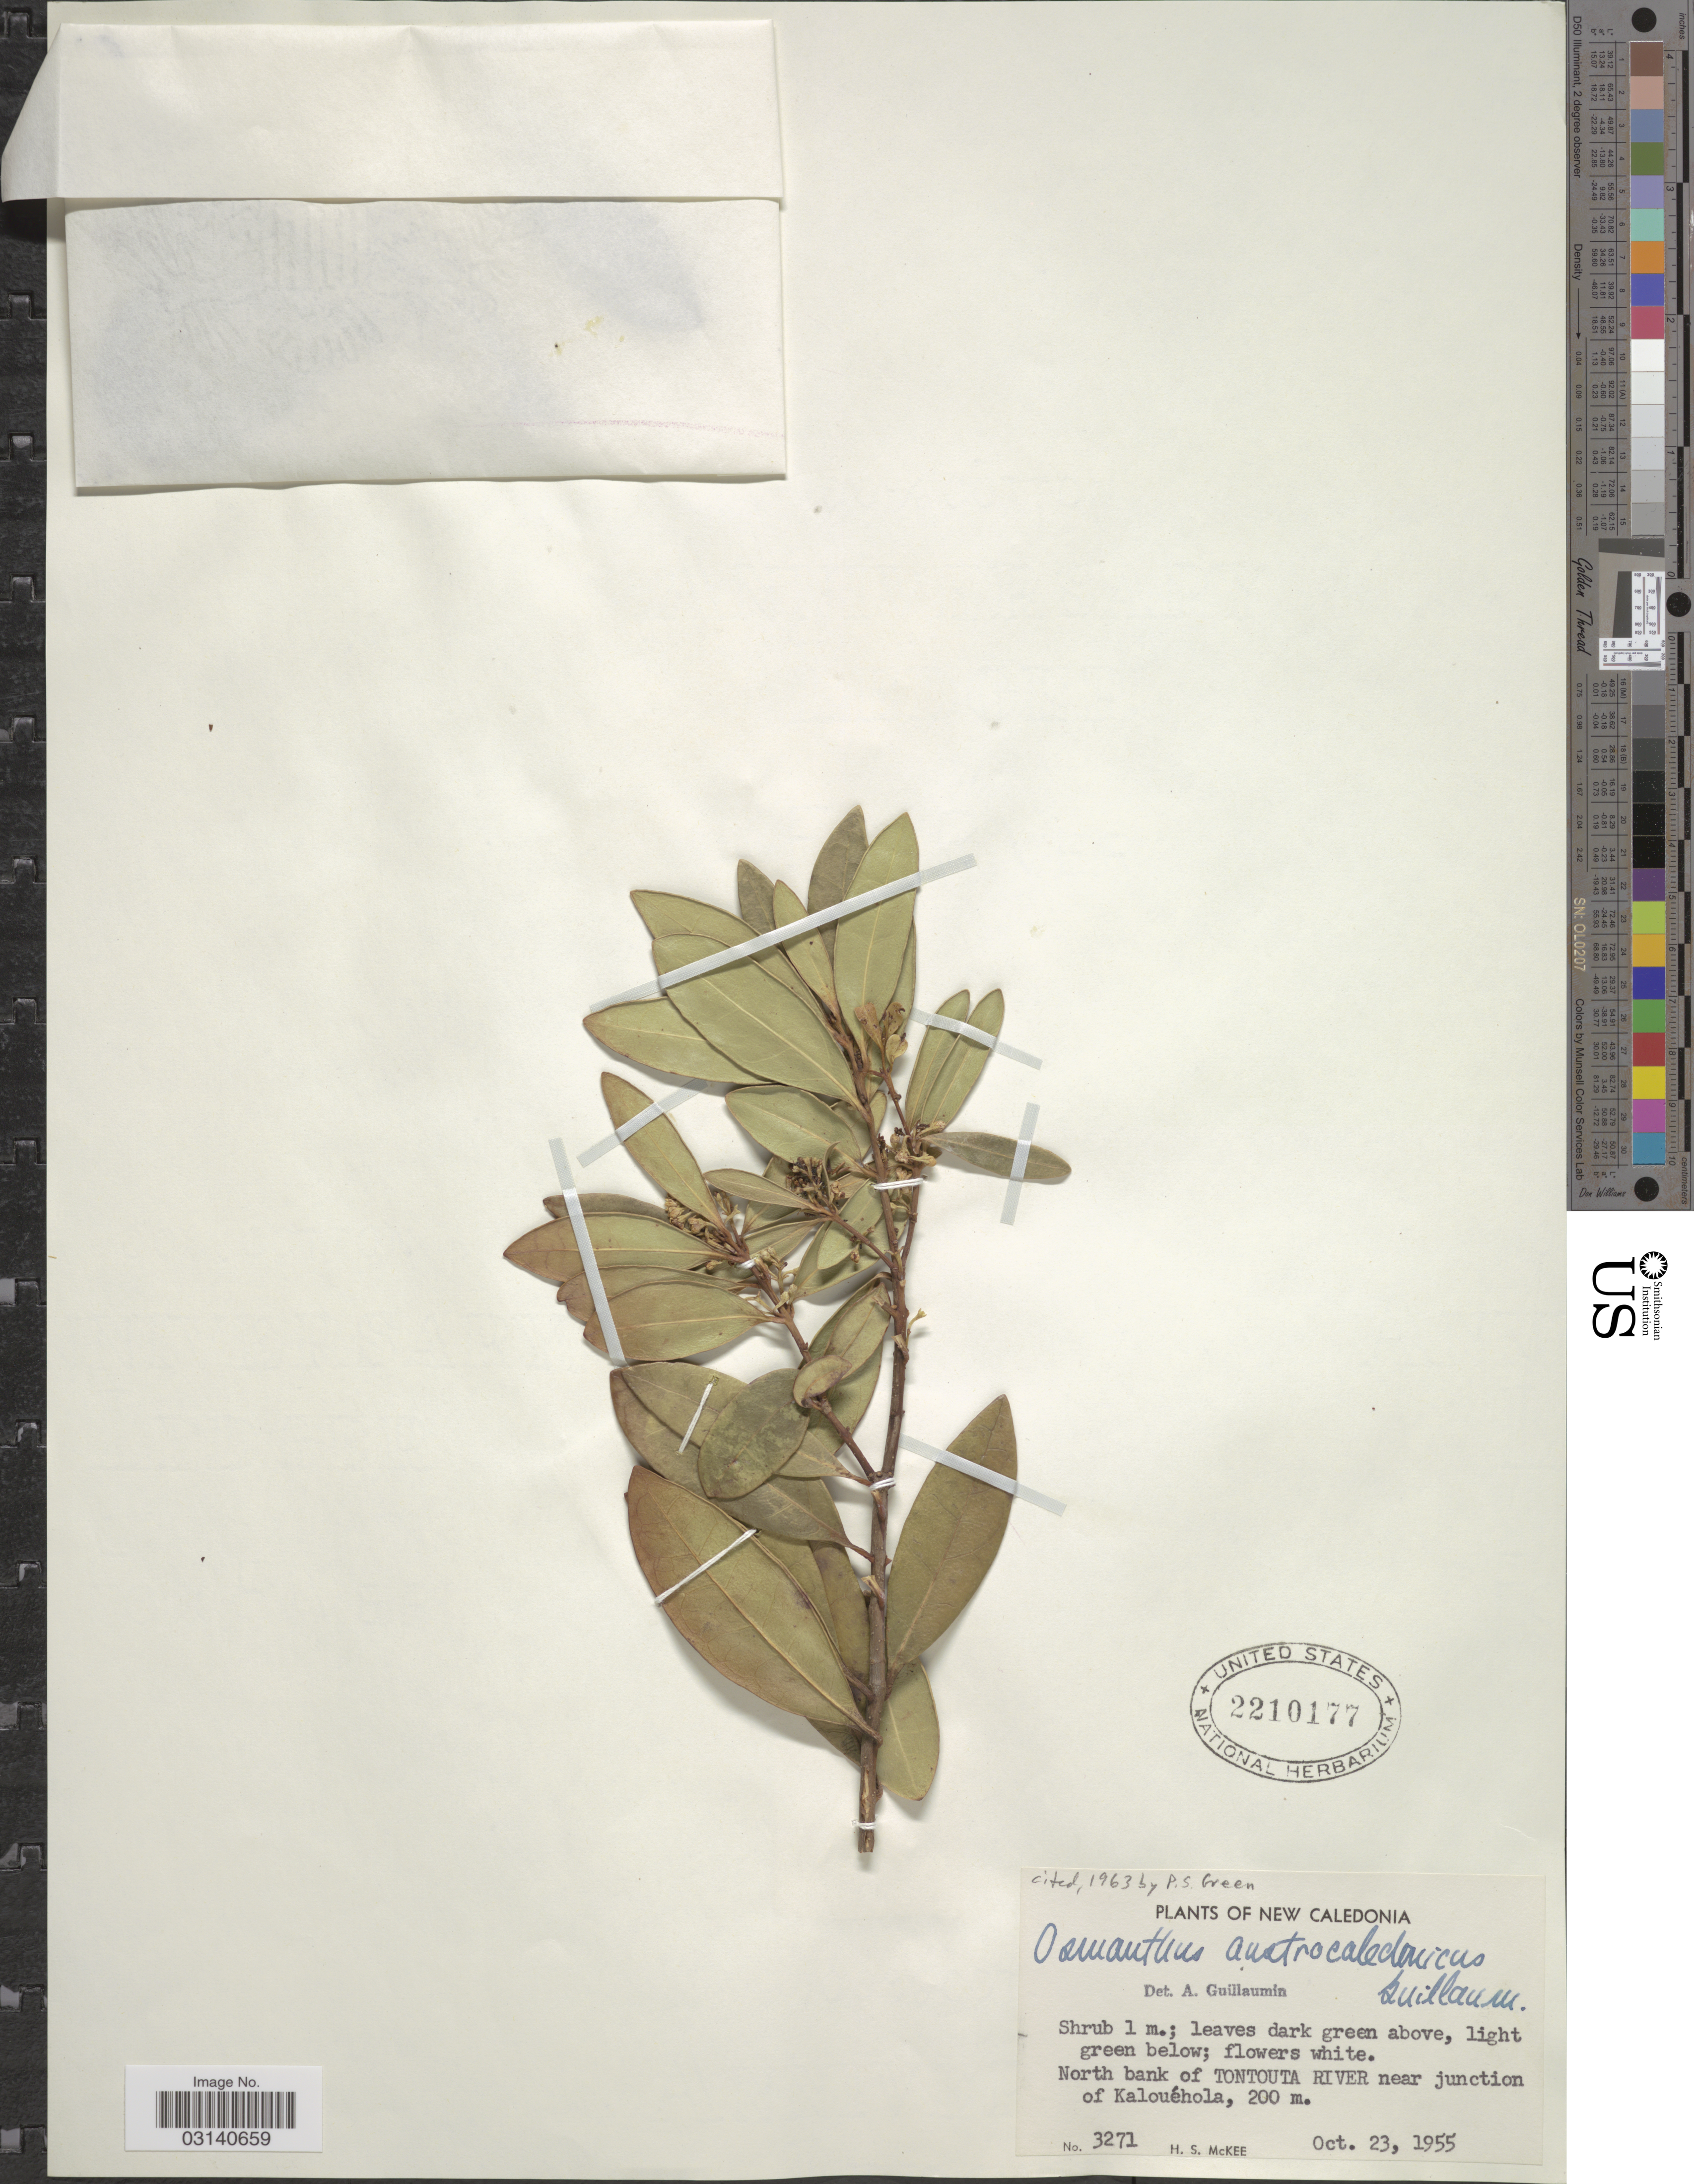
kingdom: Plantae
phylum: Tracheophyta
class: Magnoliopsida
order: Lamiales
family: Oleaceae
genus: Notelaea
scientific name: Notelaea austrocaledonica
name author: Vieill.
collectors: H. S. McKee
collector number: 3271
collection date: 1955-10-23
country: New Caledonia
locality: North bank of Tontouta River near junction of Kalouéhola.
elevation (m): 200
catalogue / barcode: US 2210177